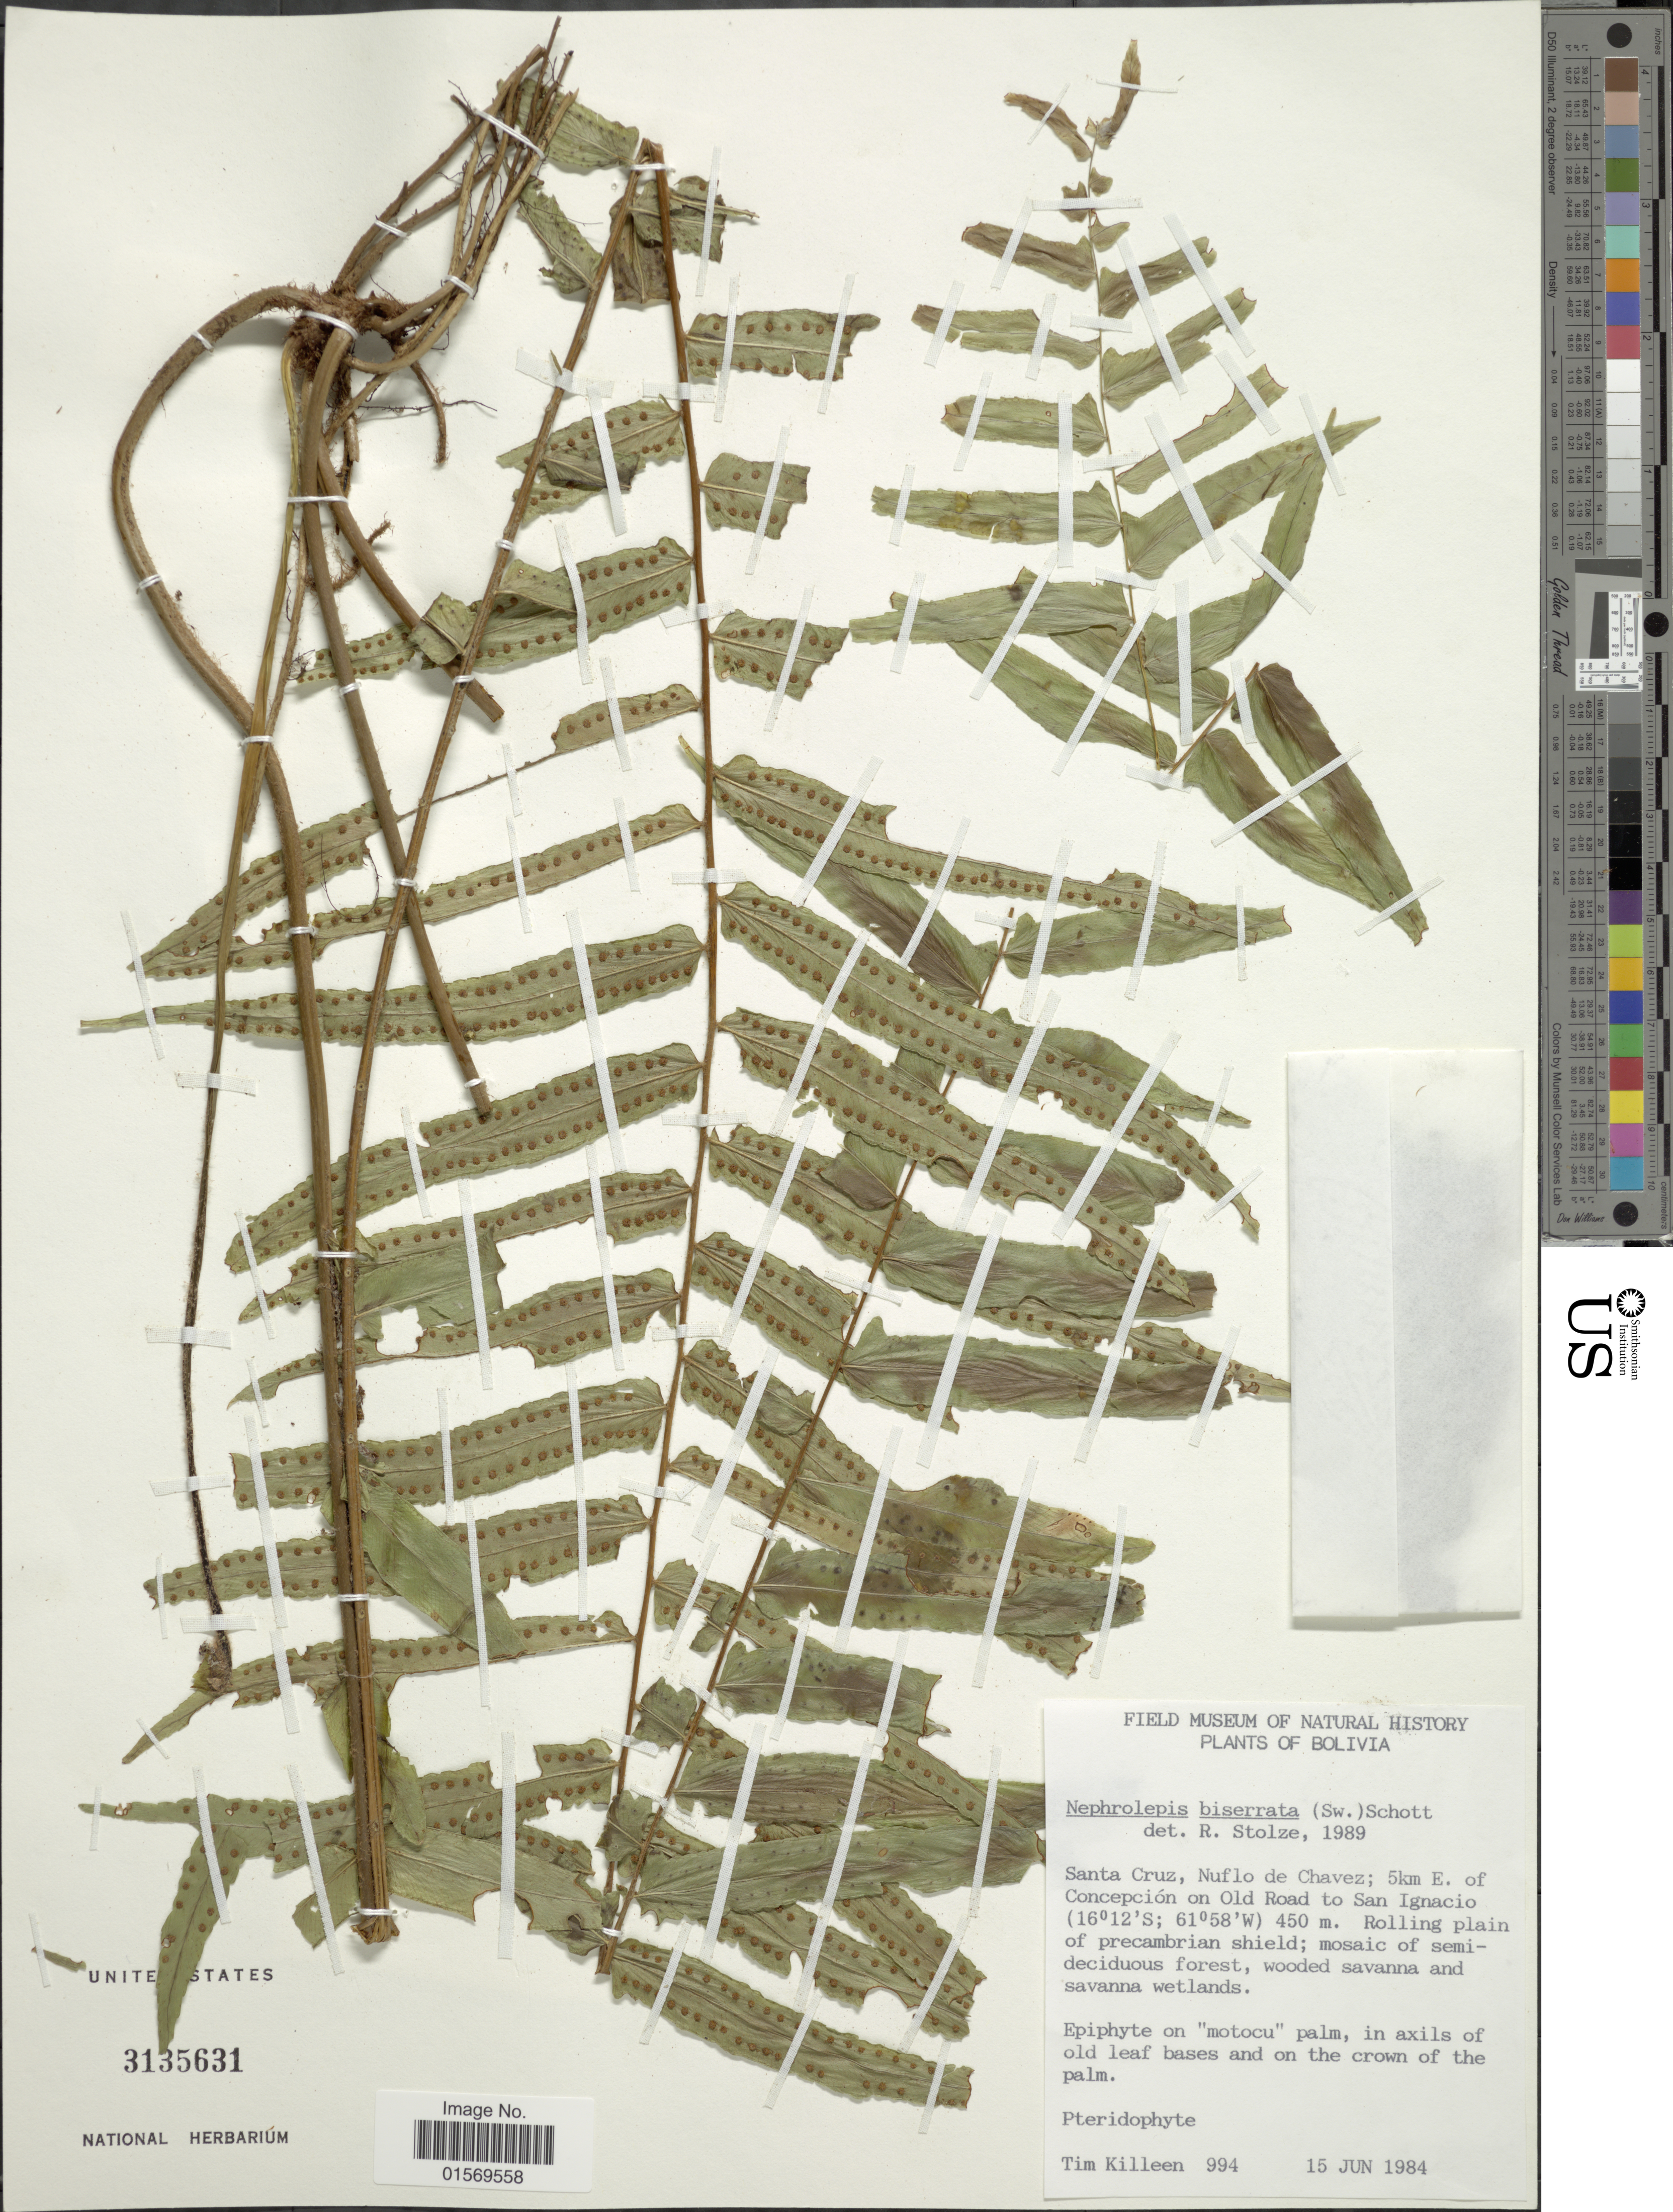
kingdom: Plantae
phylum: Tracheophyta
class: Polypodiopsida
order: Polypodiales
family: Nephrolepidaceae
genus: Nephrolepis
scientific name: Nephrolepis biserrata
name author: (Sw.) Schott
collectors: T. J. Killeen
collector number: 994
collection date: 1984-06-15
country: Bolivia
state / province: Santa Cruz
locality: Nuflo de Chavez; 5 km E. of Concepción on Old Road to San Ignacio.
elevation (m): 450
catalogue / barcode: US 3135631